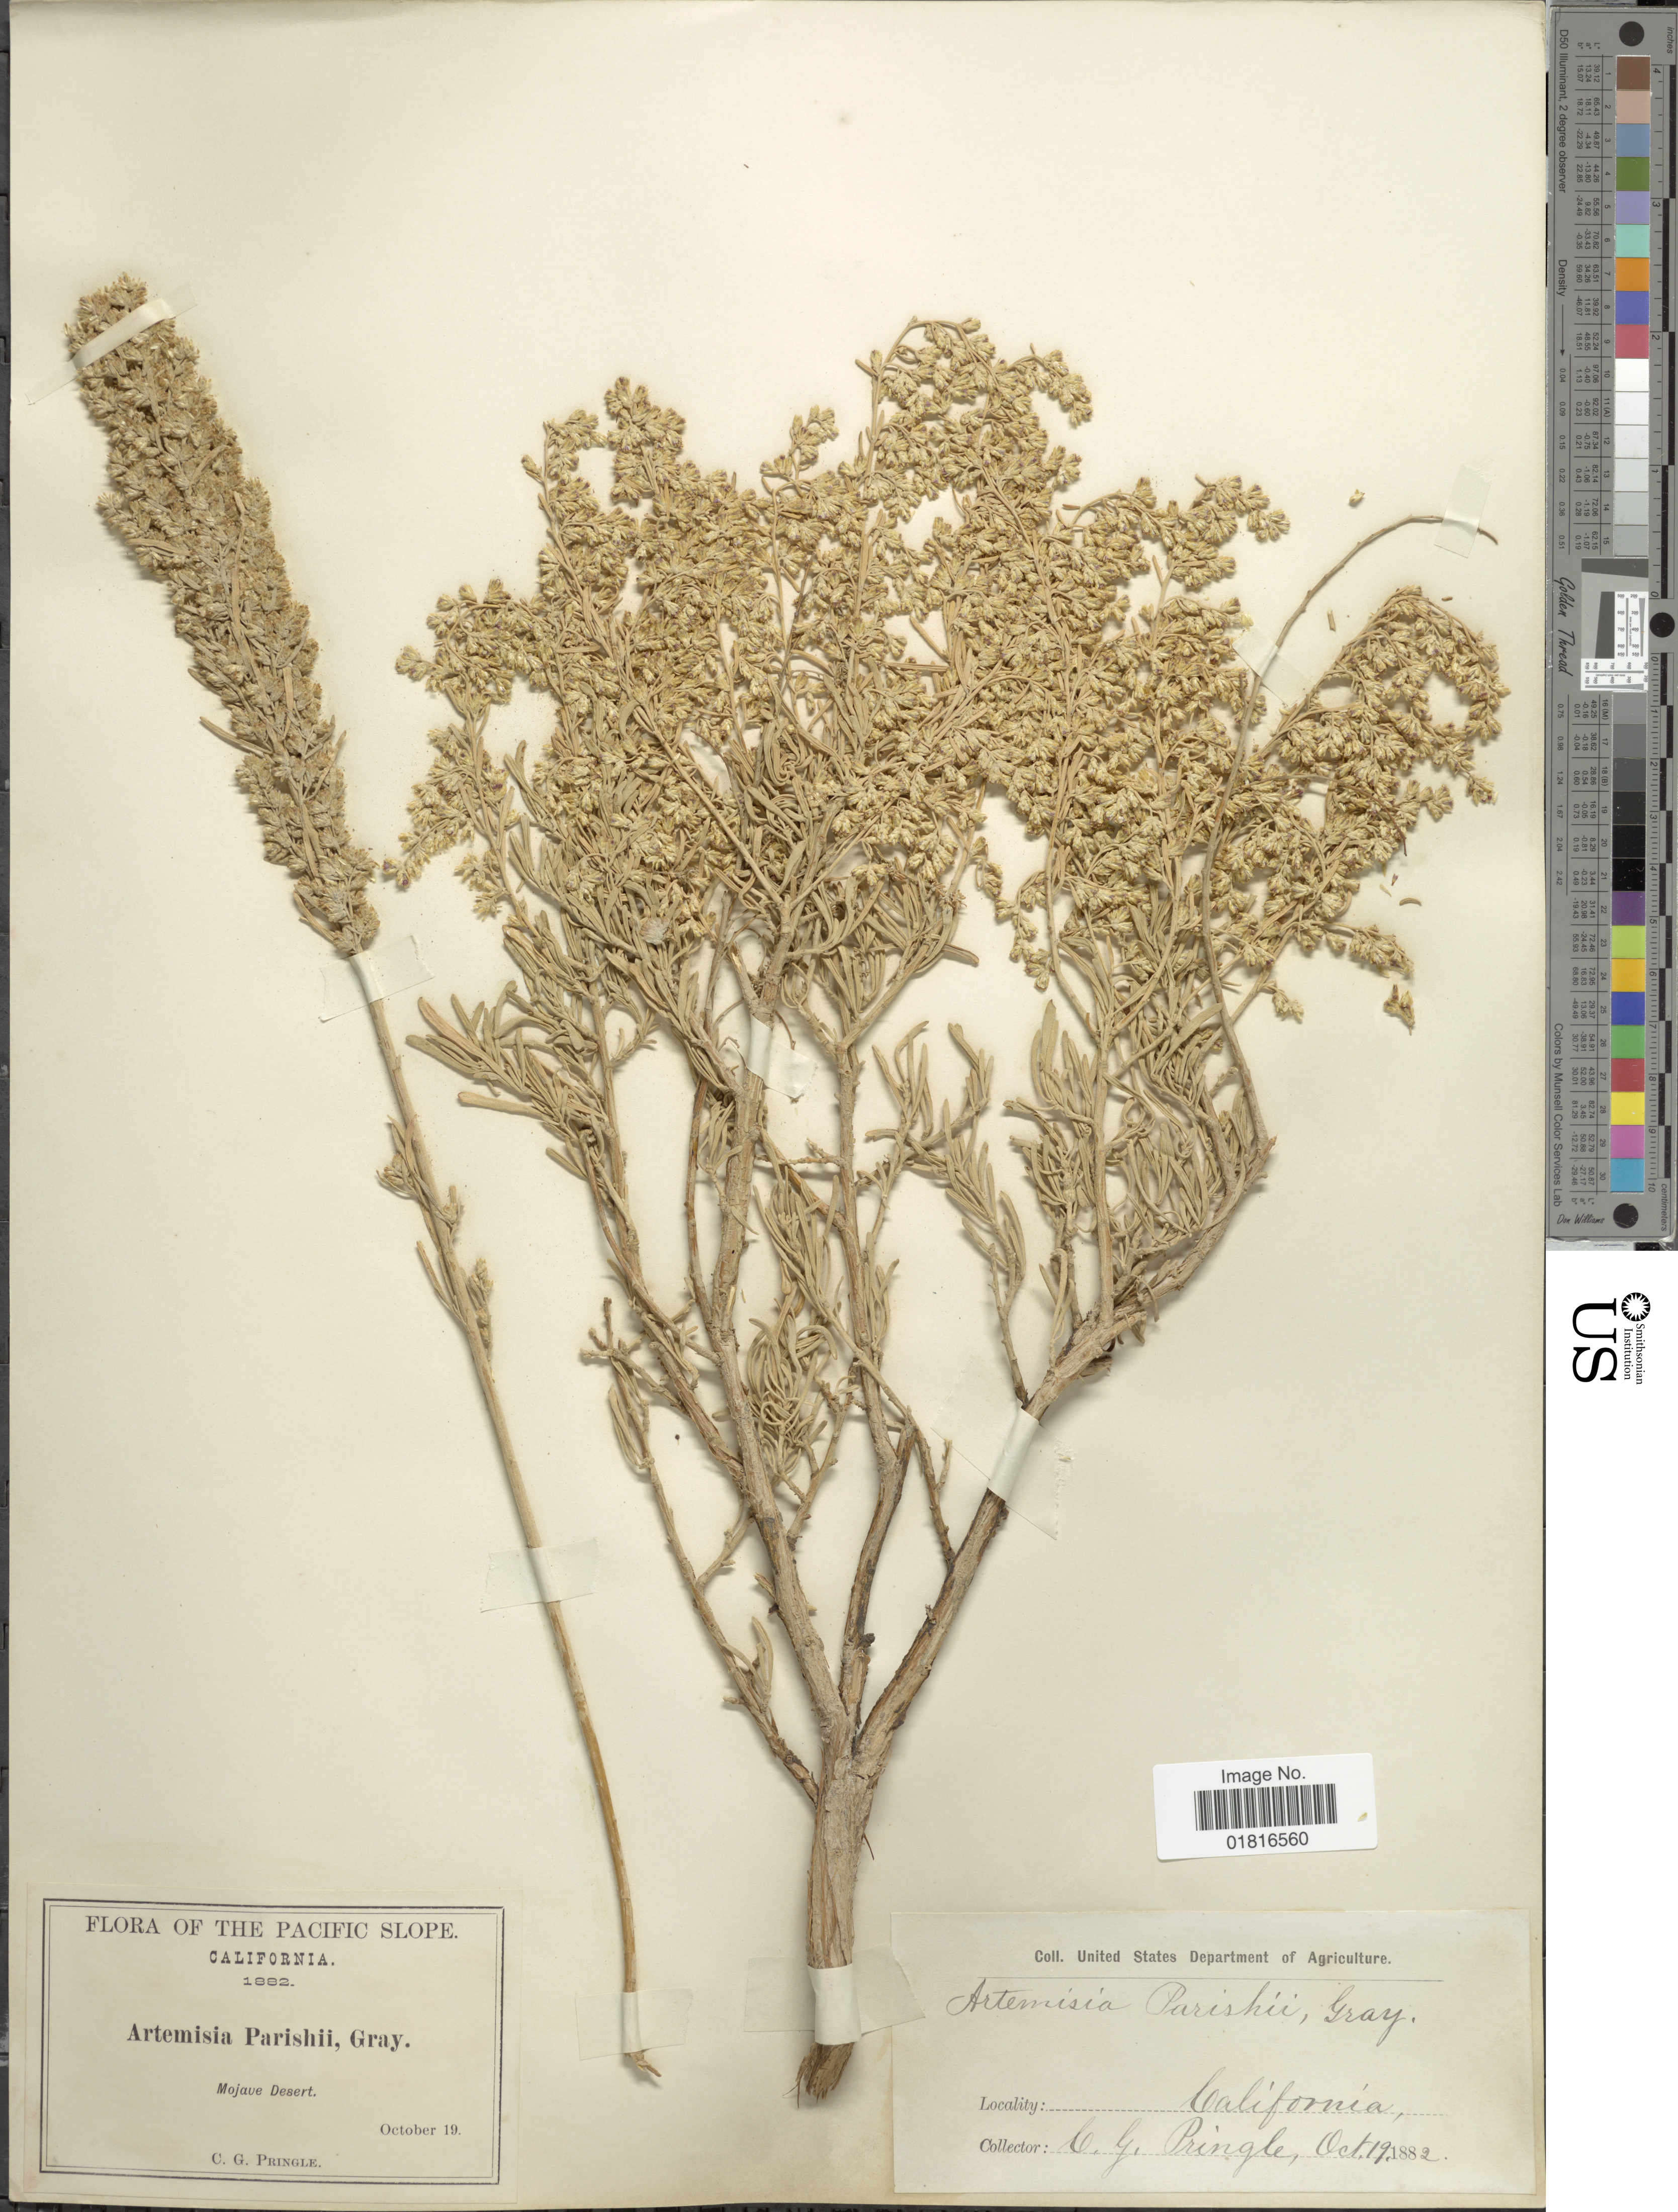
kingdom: Plantae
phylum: Tracheophyta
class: Magnoliopsida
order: Asterales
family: Asteraceae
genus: Artemisia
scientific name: Artemisia parishii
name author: A. Gray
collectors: C. G. Pringle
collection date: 1882-10-19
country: United States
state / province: California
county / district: San Bernardino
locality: The Pacicific Slopes, Mojave Desert